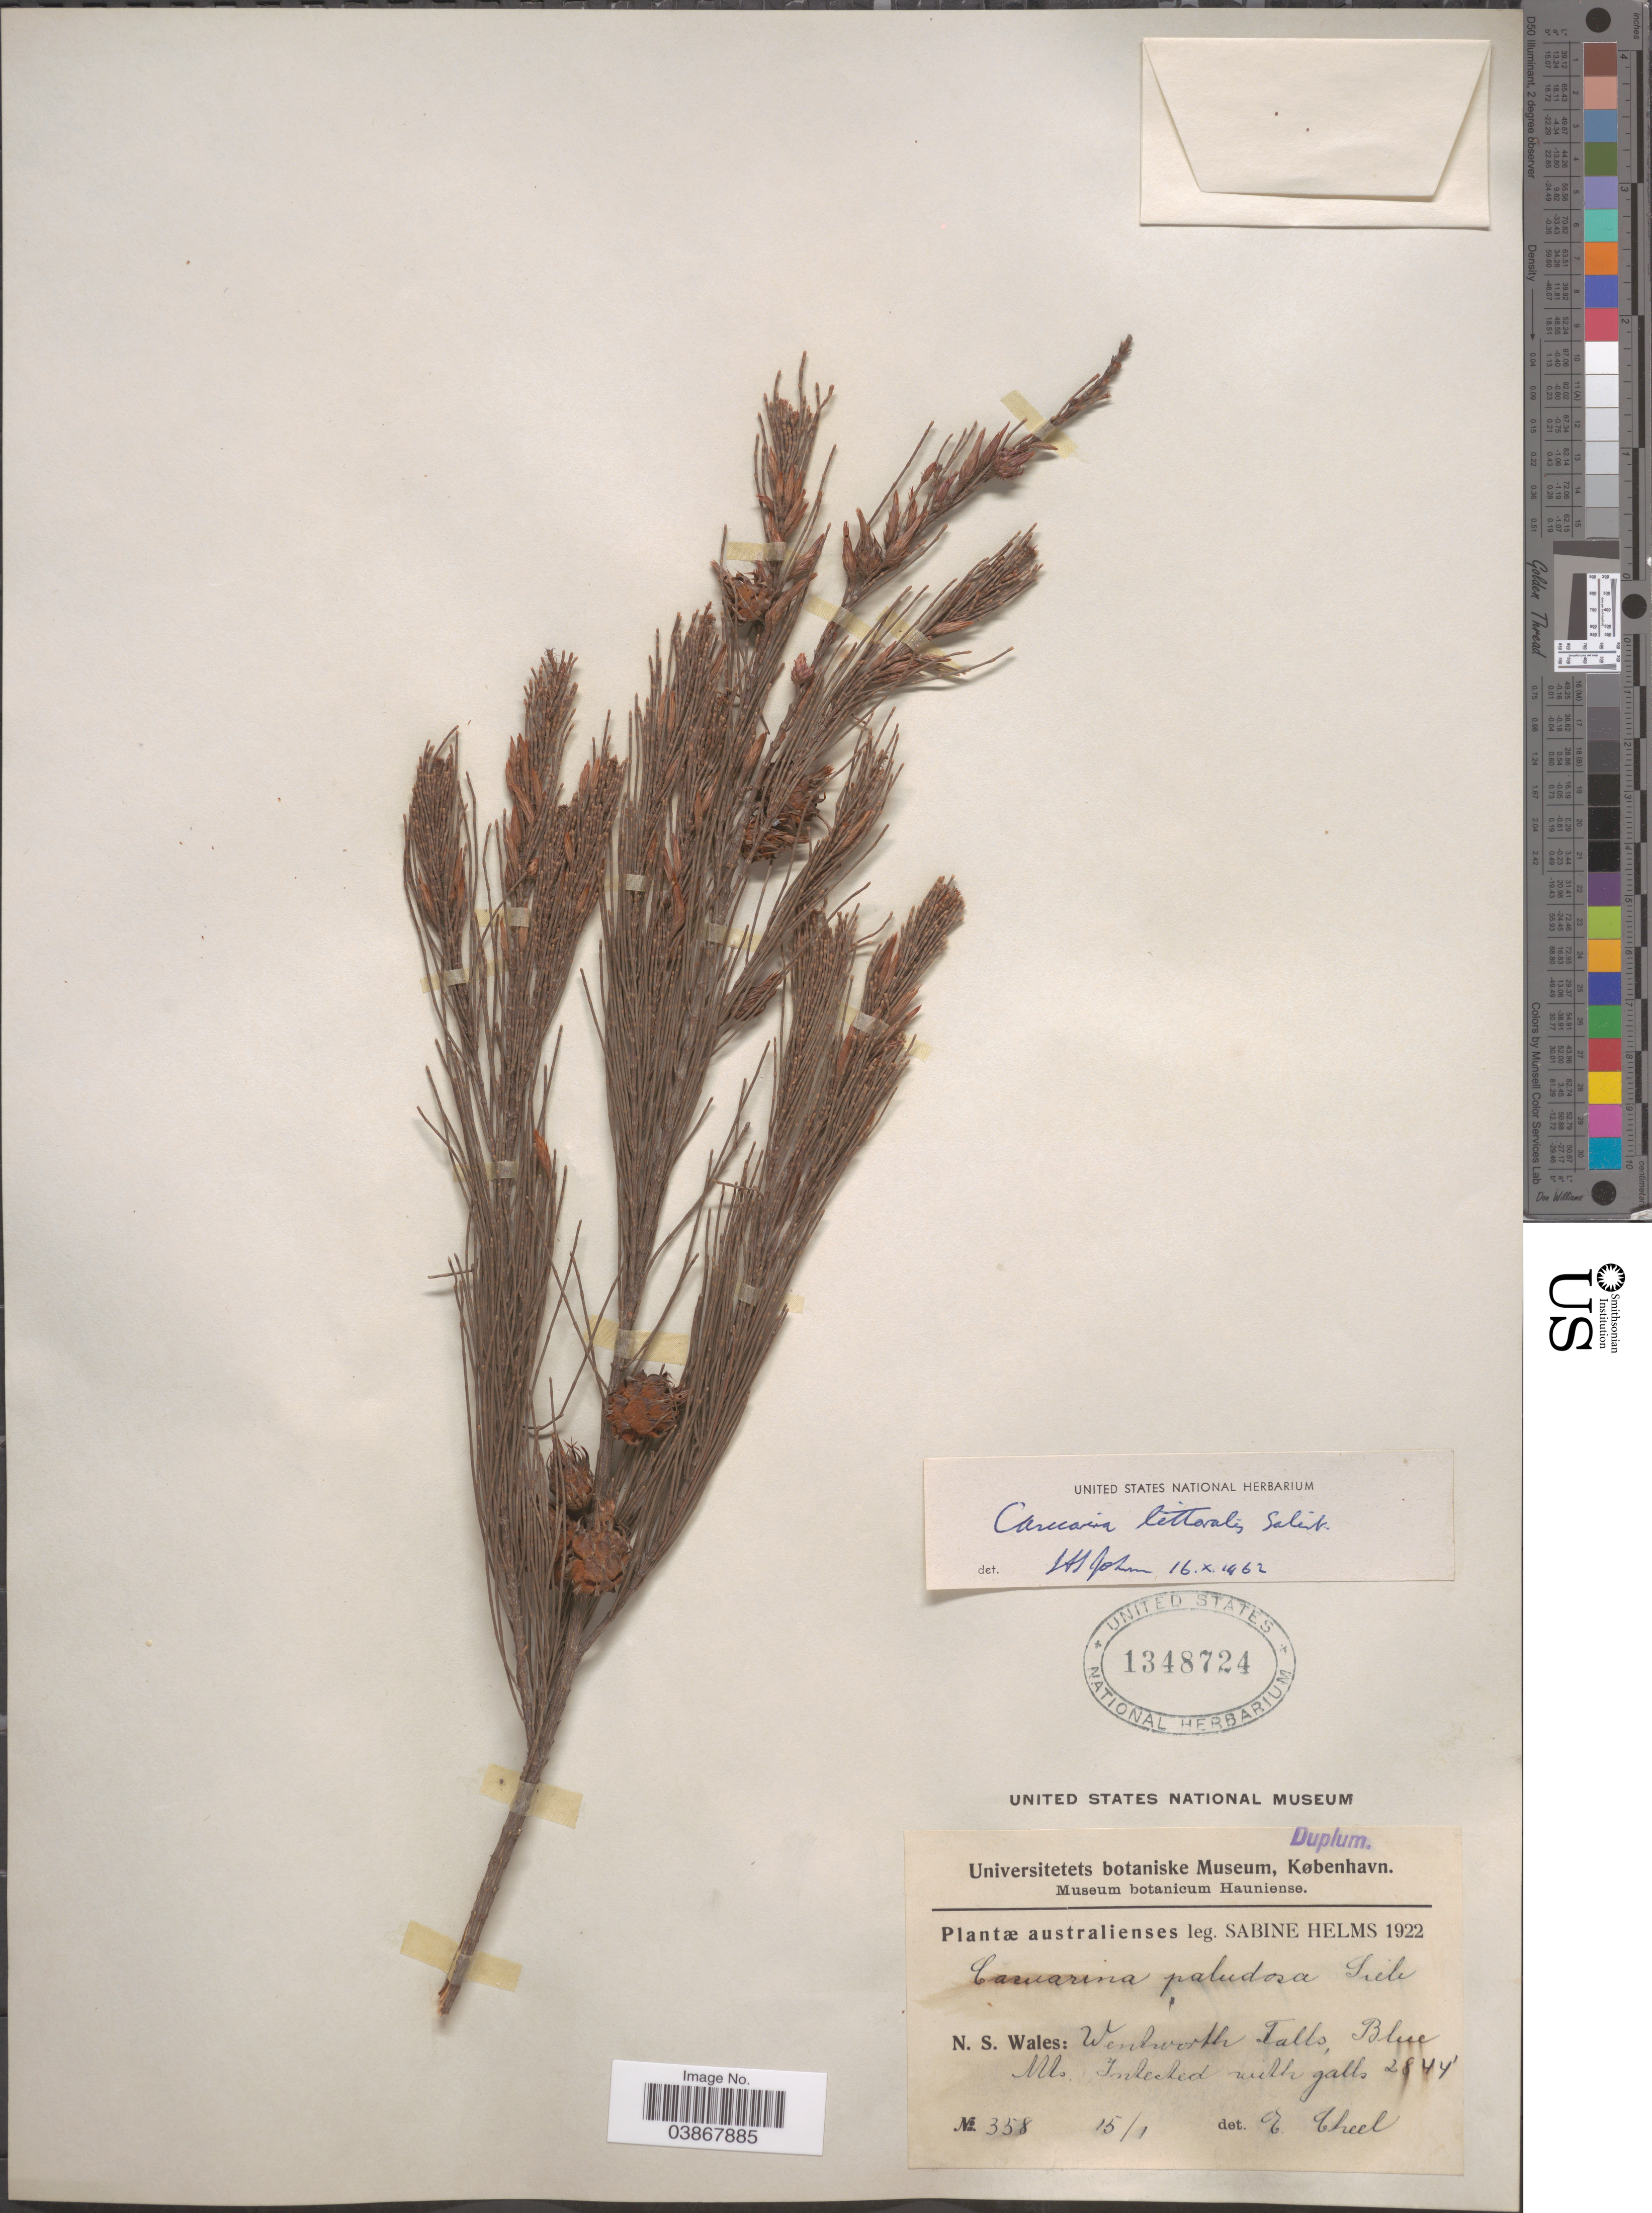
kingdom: Plantae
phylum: Tracheophyta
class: Magnoliopsida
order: Fagales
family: Casuarinaceae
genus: Casuarina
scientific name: Casuarina littoralis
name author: Salisb.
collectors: S. Helms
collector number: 358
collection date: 1922-01-15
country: Australia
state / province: New South Wales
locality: Wentworth Falls, Blue Mts.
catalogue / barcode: US 1348724